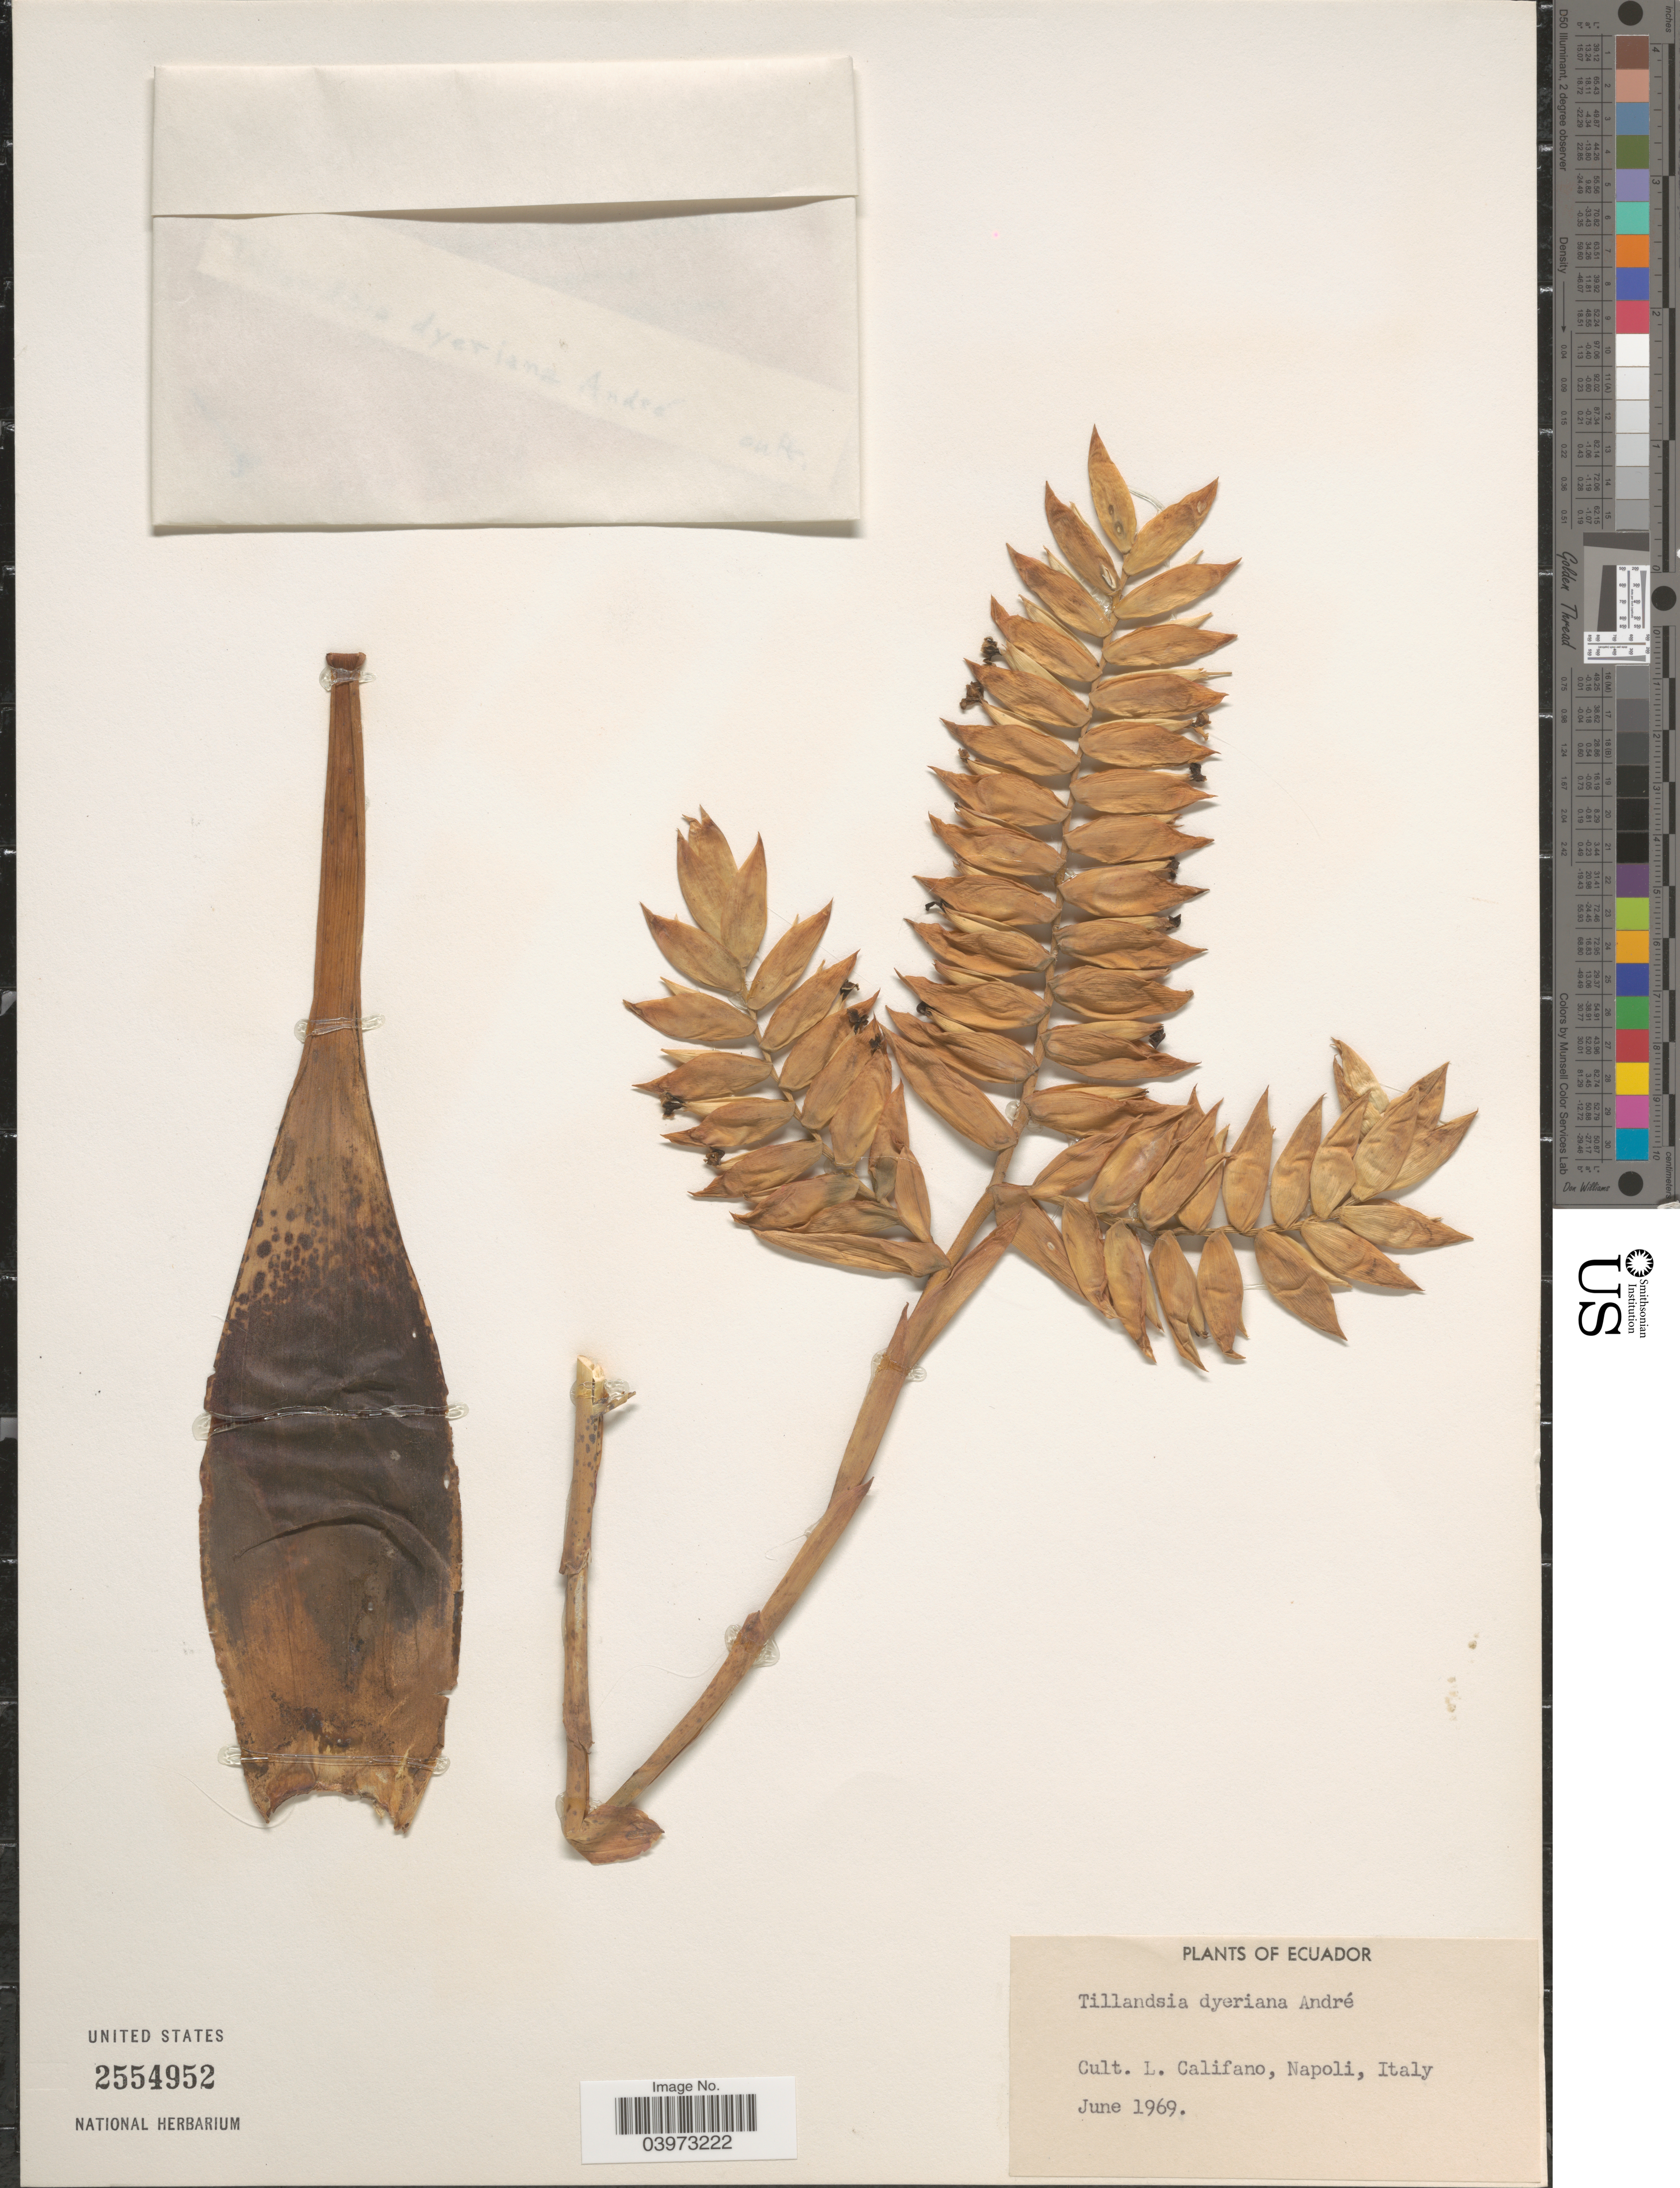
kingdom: Plantae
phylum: Tracheophyta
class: Liliopsida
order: Poales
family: Bromeliaceae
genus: Tillandsia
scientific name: Tillandsia dyeriana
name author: André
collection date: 1969-06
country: Italy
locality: L. Califano, Napoli.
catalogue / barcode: US 2554952